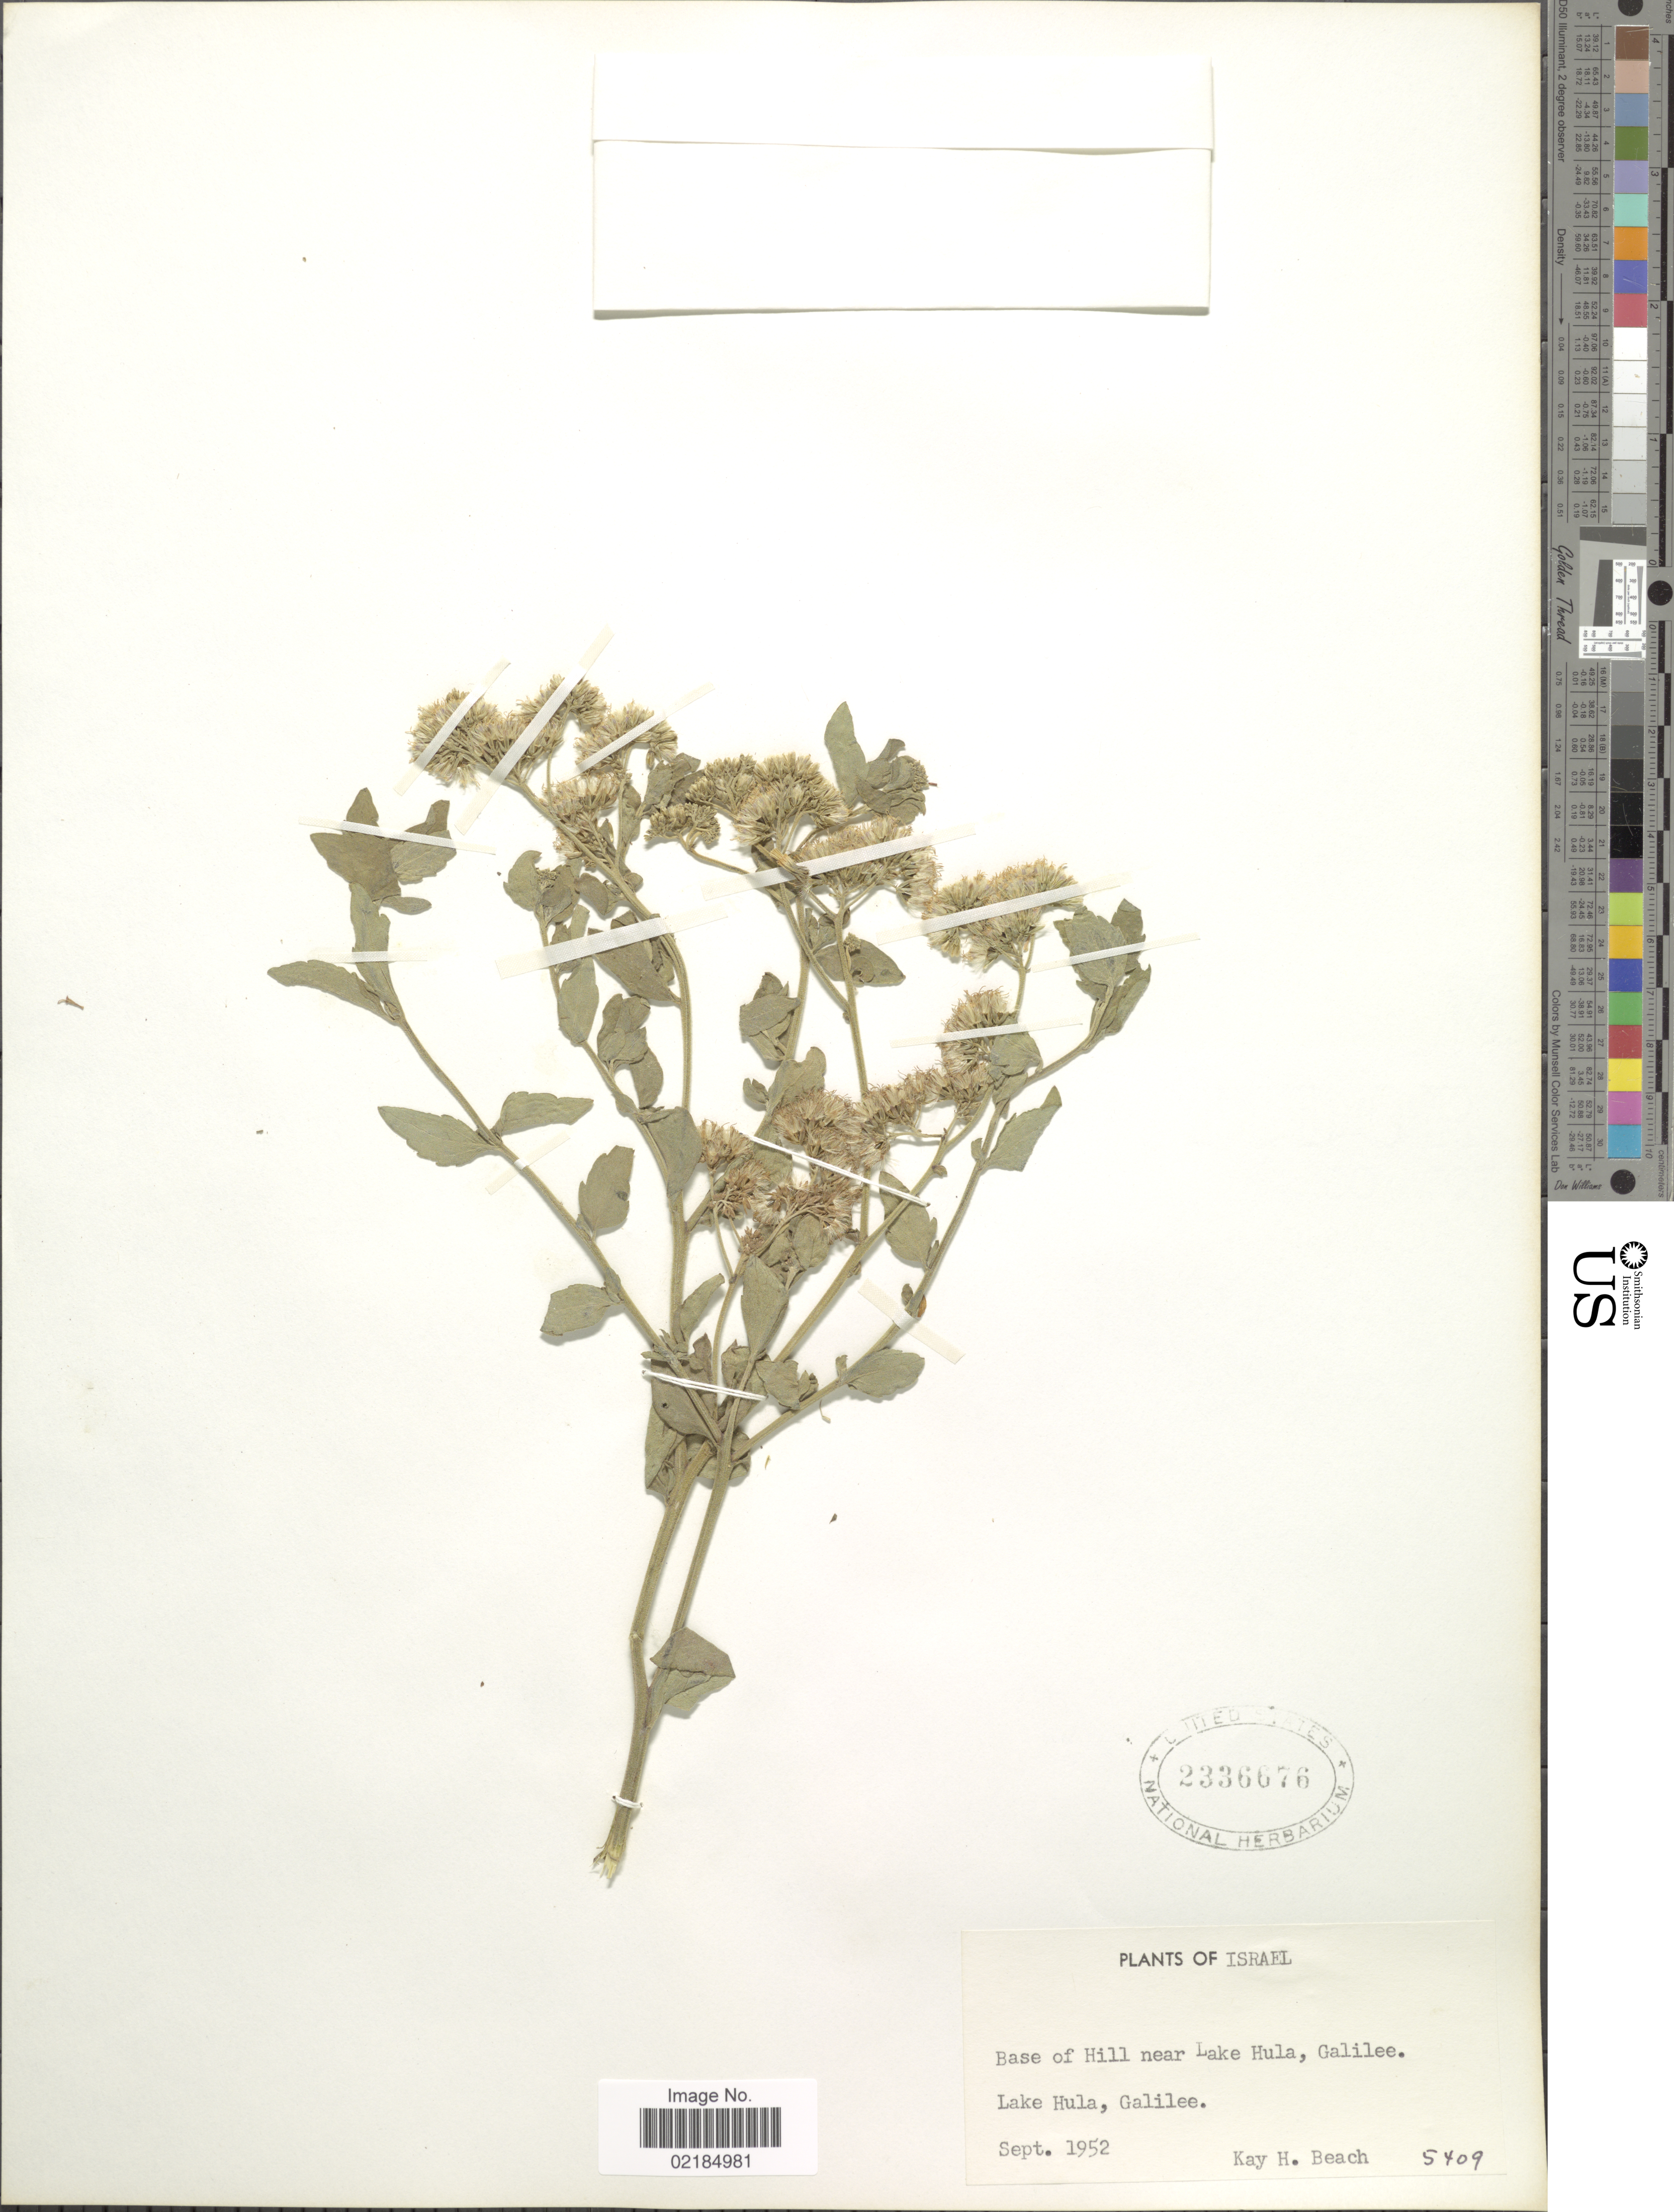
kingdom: Plantae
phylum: Tracheophyta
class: Magnoliopsida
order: Asterales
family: Asteraceae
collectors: K. H. Beach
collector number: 5409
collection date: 1952-09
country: Israel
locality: Base of hill near Lake Hula, Galilee. Lake Hula, Galilee.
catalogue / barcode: US 2336676